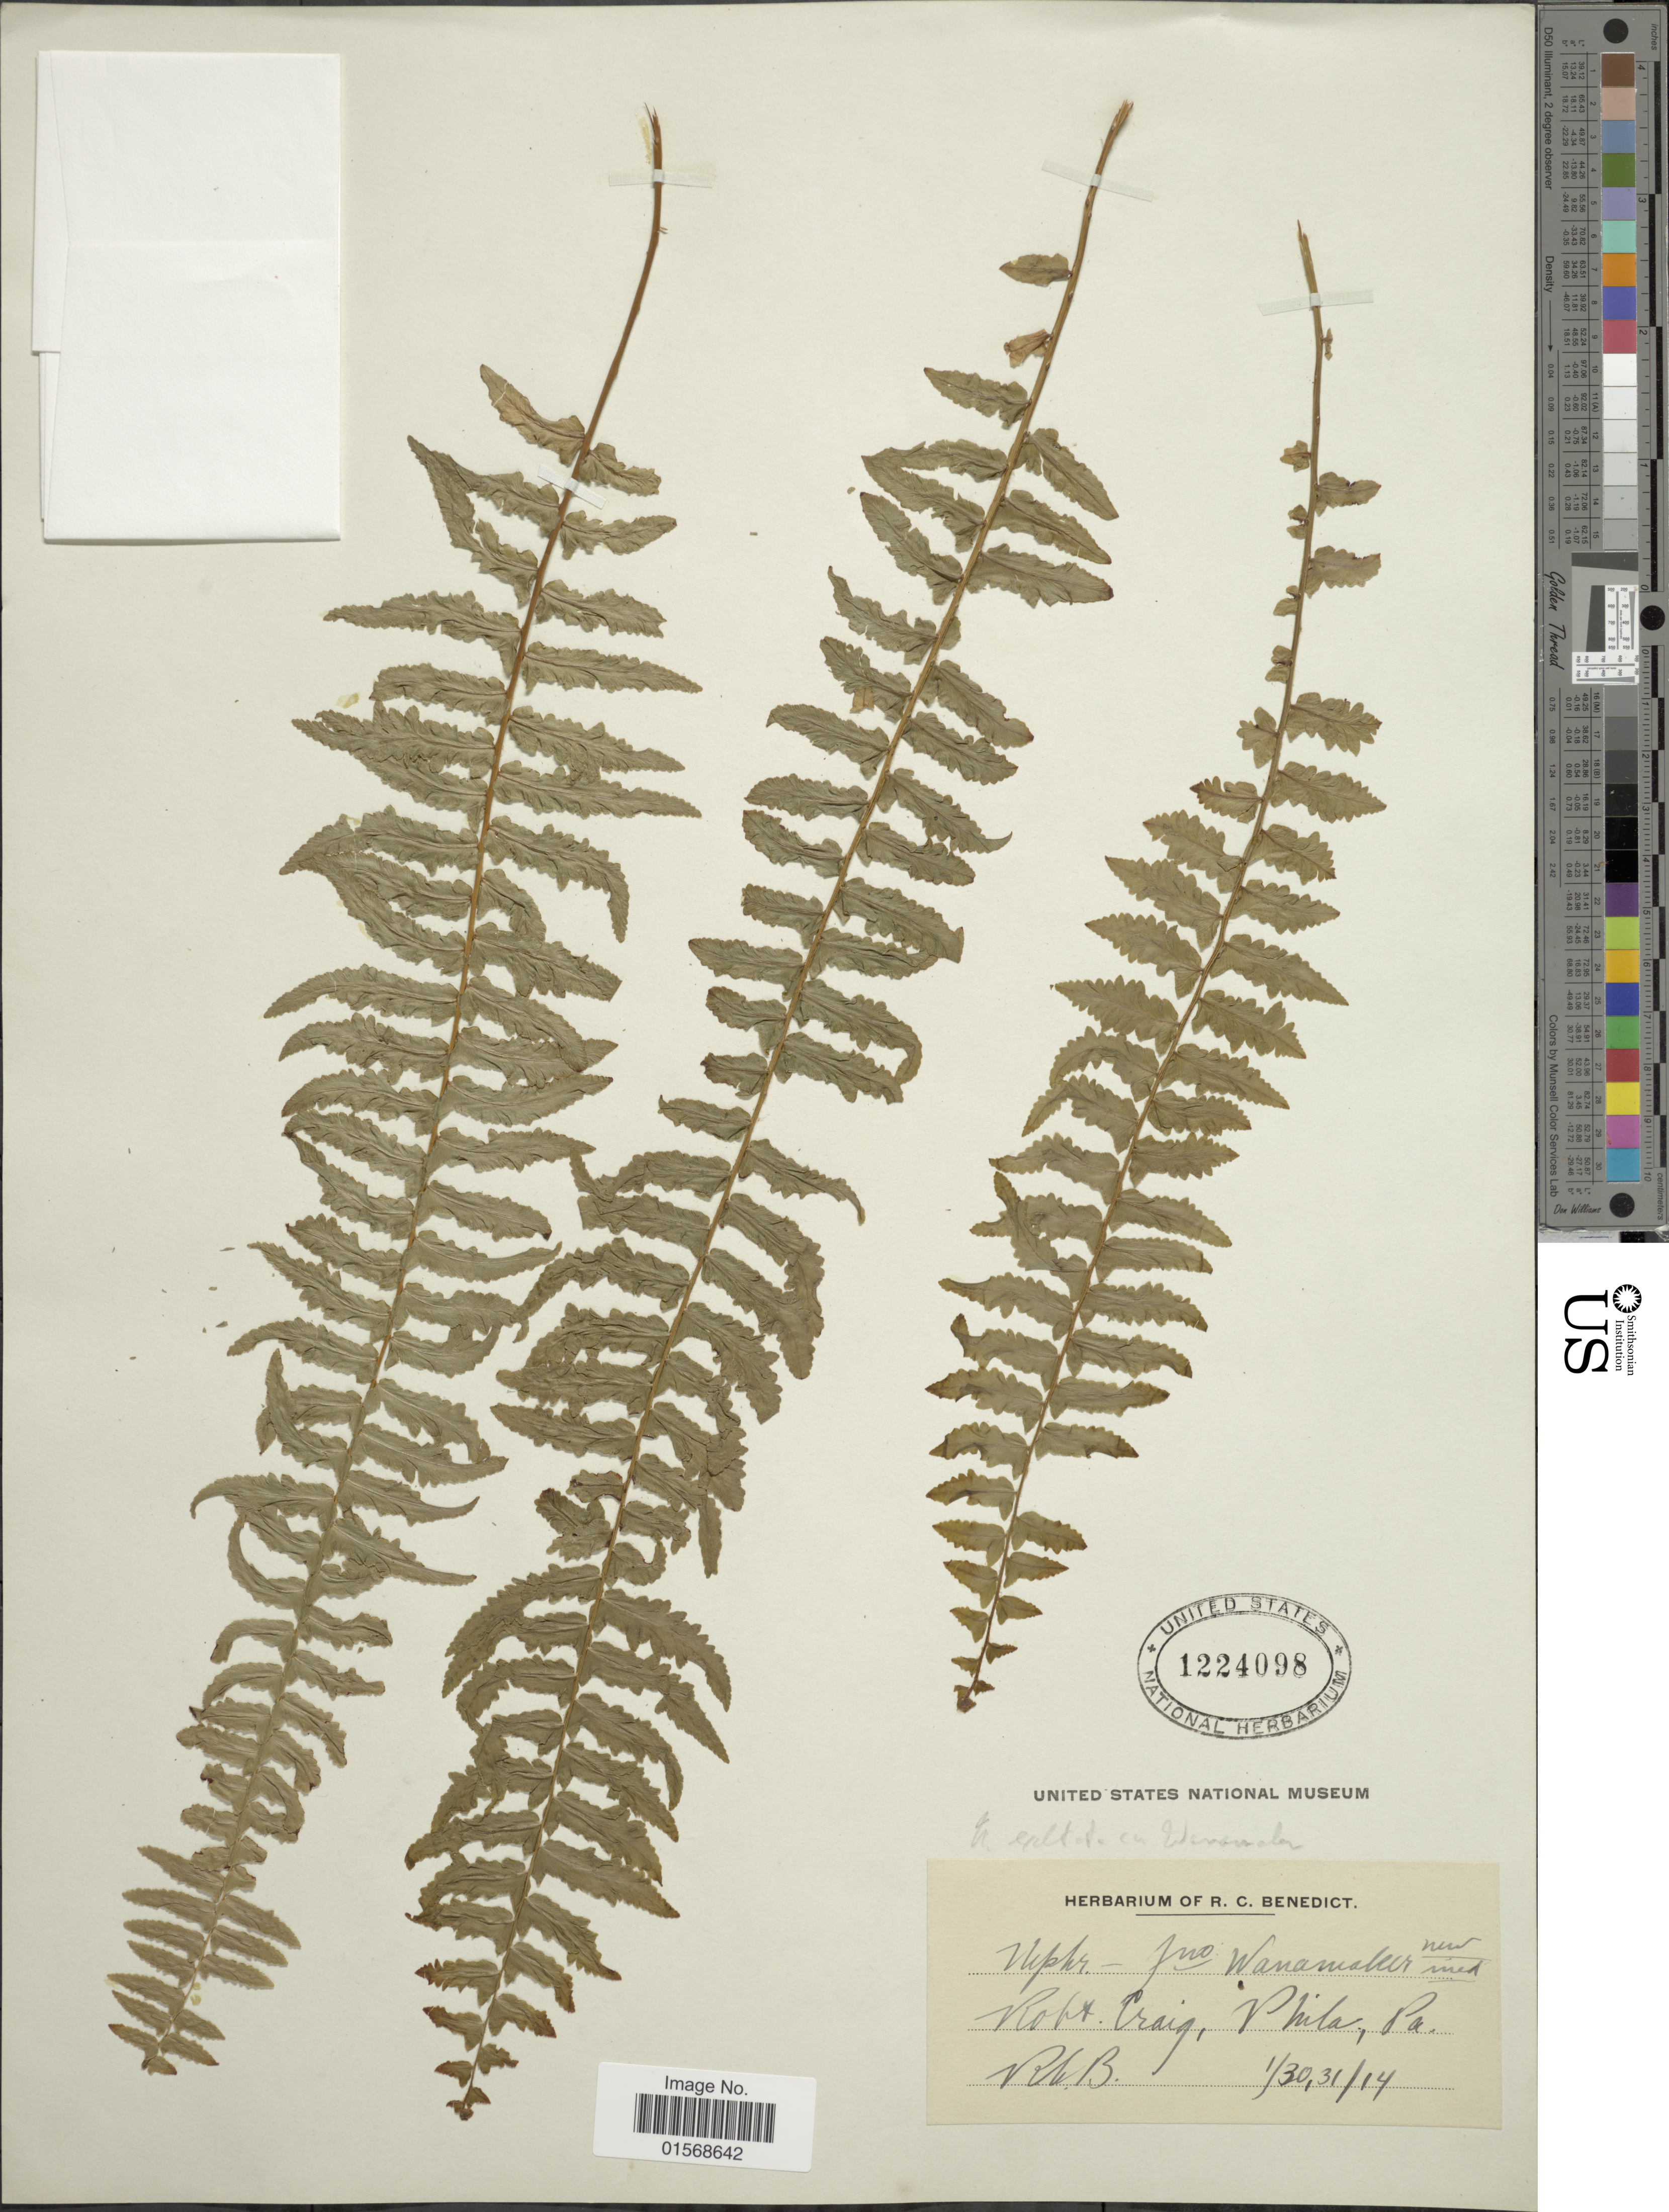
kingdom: Plantae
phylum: Tracheophyta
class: Polypodiopsida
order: Polypodiales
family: Nephrolepidaceae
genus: Nephrolepis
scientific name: Nephrolepis 'Wanamaker'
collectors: R. C. Benedict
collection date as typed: Transcribed d/m/y: 30/1/14 to 31/1/14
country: United States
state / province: Pennsylvania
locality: Phila.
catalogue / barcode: US 1224098